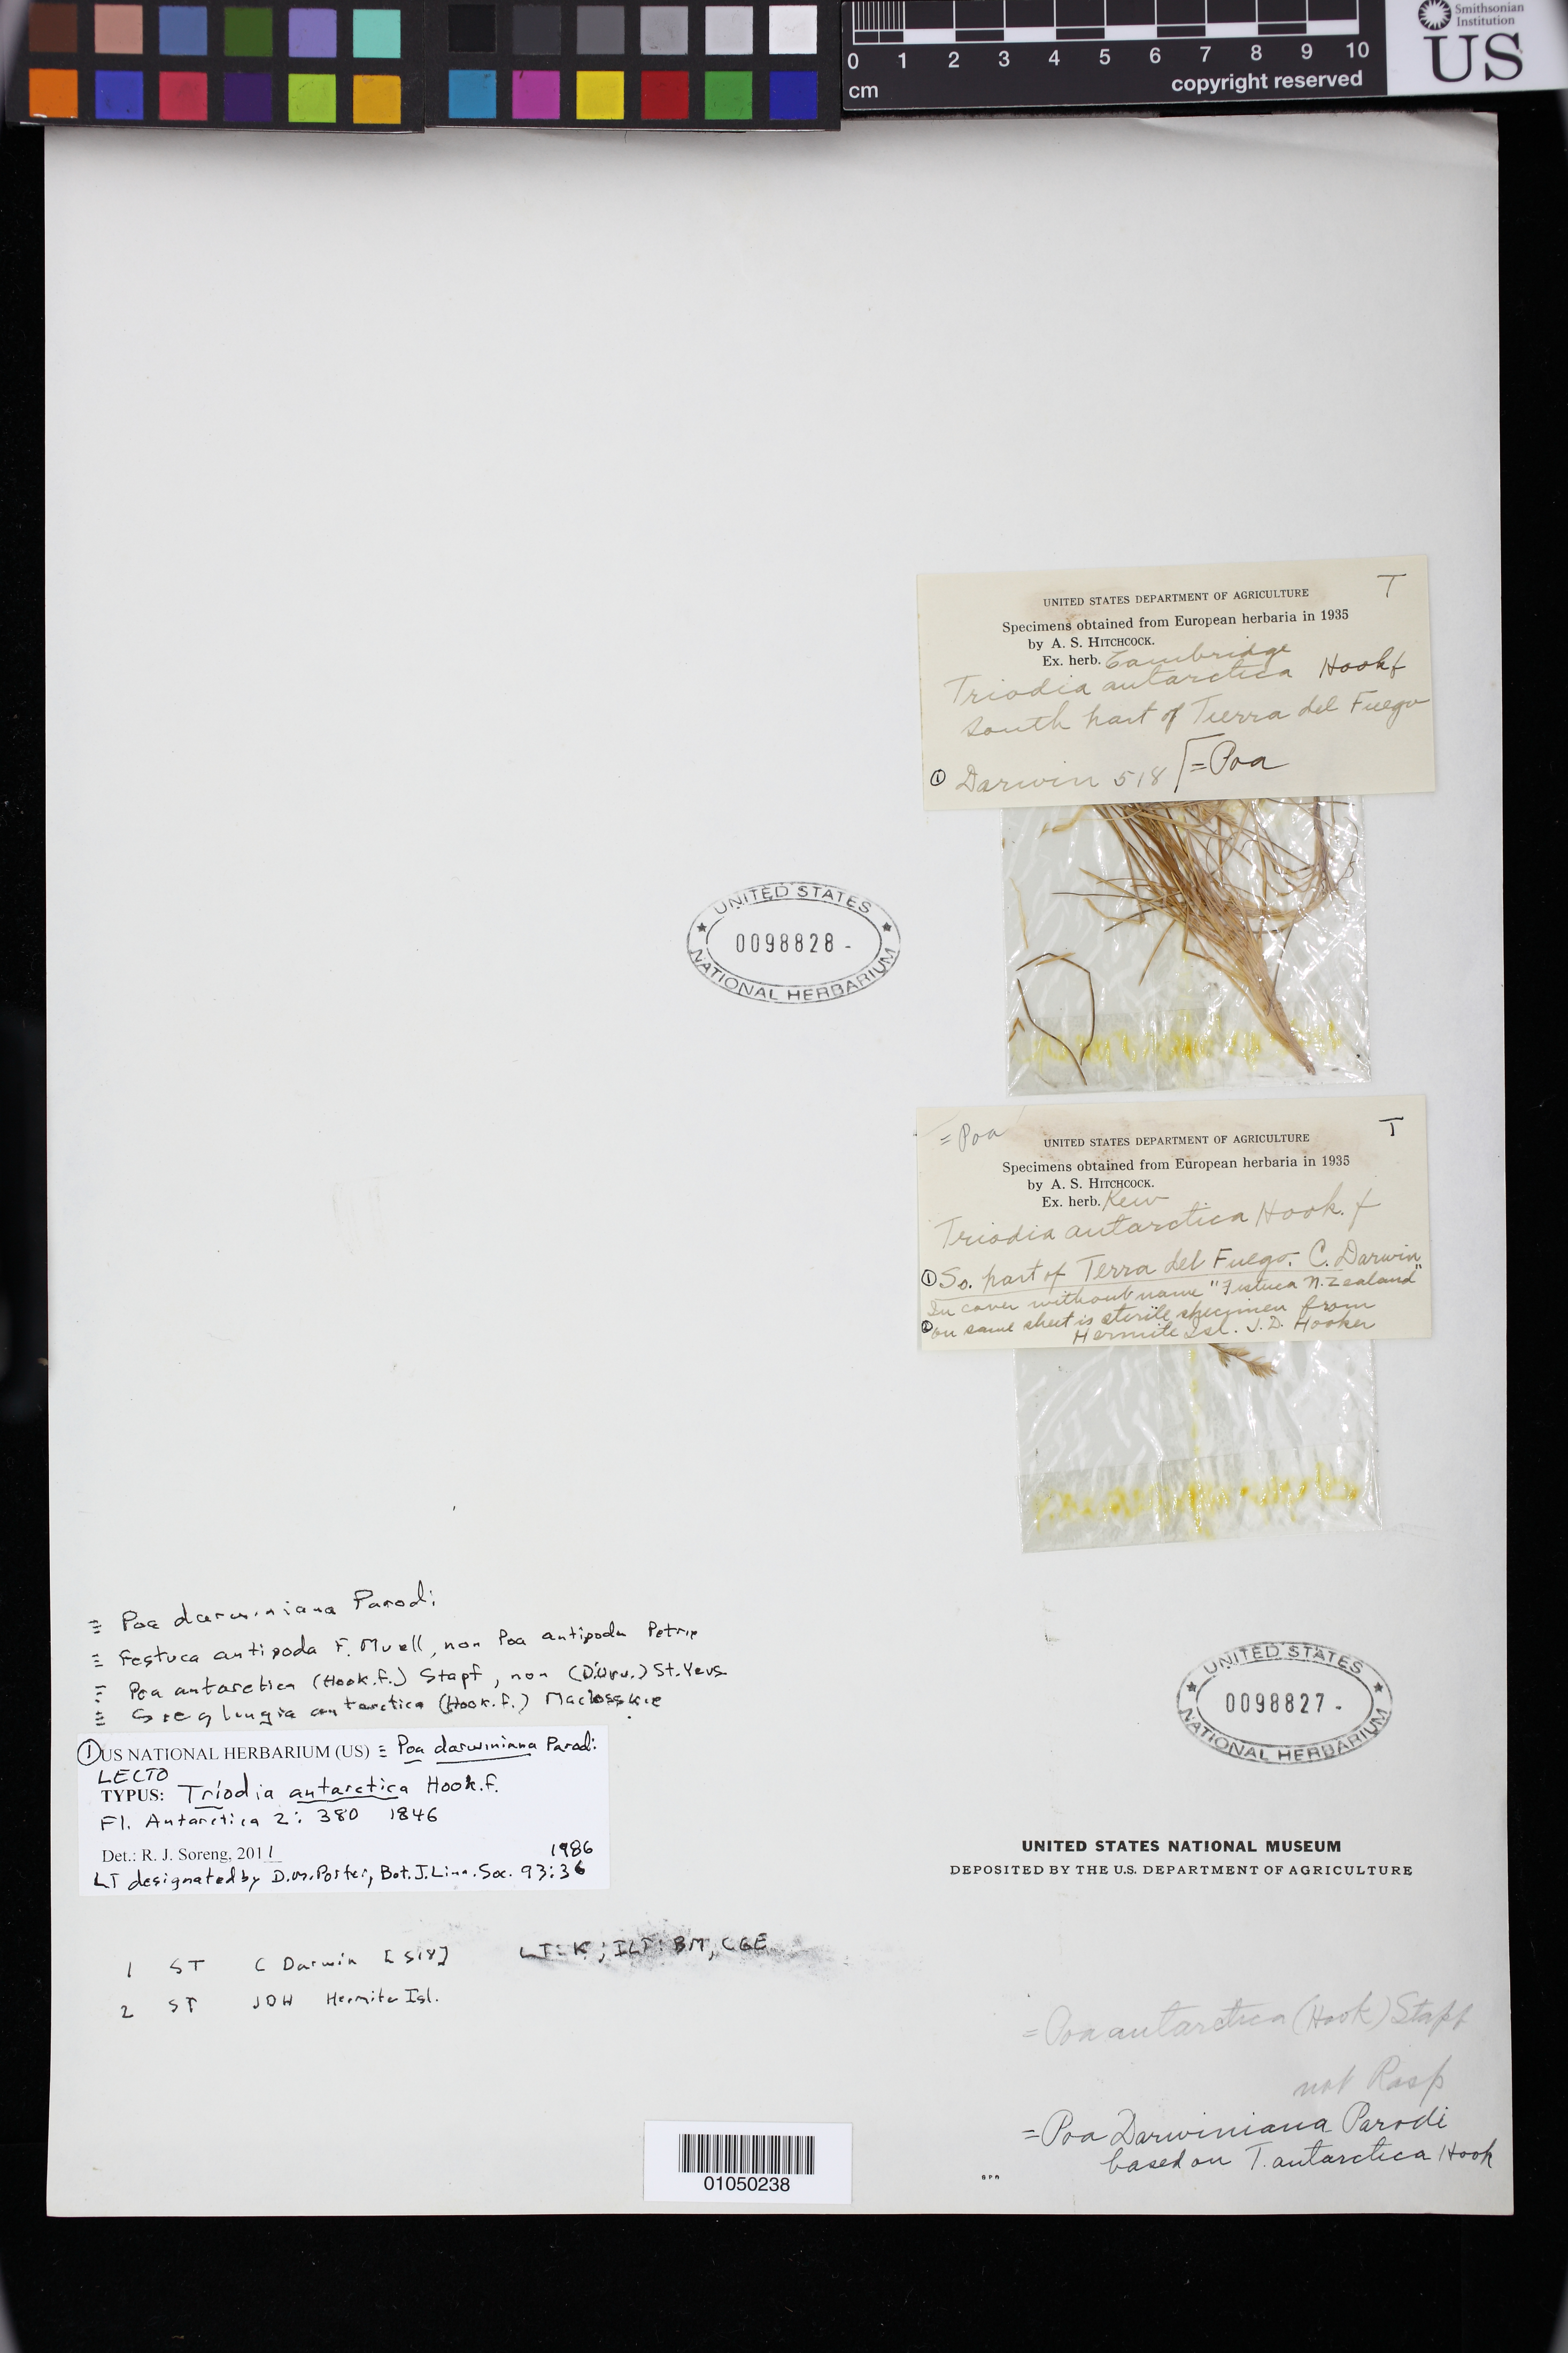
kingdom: Plantae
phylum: Tracheophyta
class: Liliopsida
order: Poales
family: Poaceae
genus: Triodia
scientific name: Triodia antarctica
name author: Hook. f.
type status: Syntype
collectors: J. D. Hooker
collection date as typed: Sep-Nov 1842 [date not on label, taken from Tropicos]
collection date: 1842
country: Chile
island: Hermite Island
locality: Tierra del Fuego, Hermite Isl.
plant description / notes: Fragmentary material of type specimen [syntype] ex herb. Kew. Mounted on same sheet as fragmentary material of type specimen [isolectotype] ex herb. Cambridge.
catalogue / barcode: US 98827